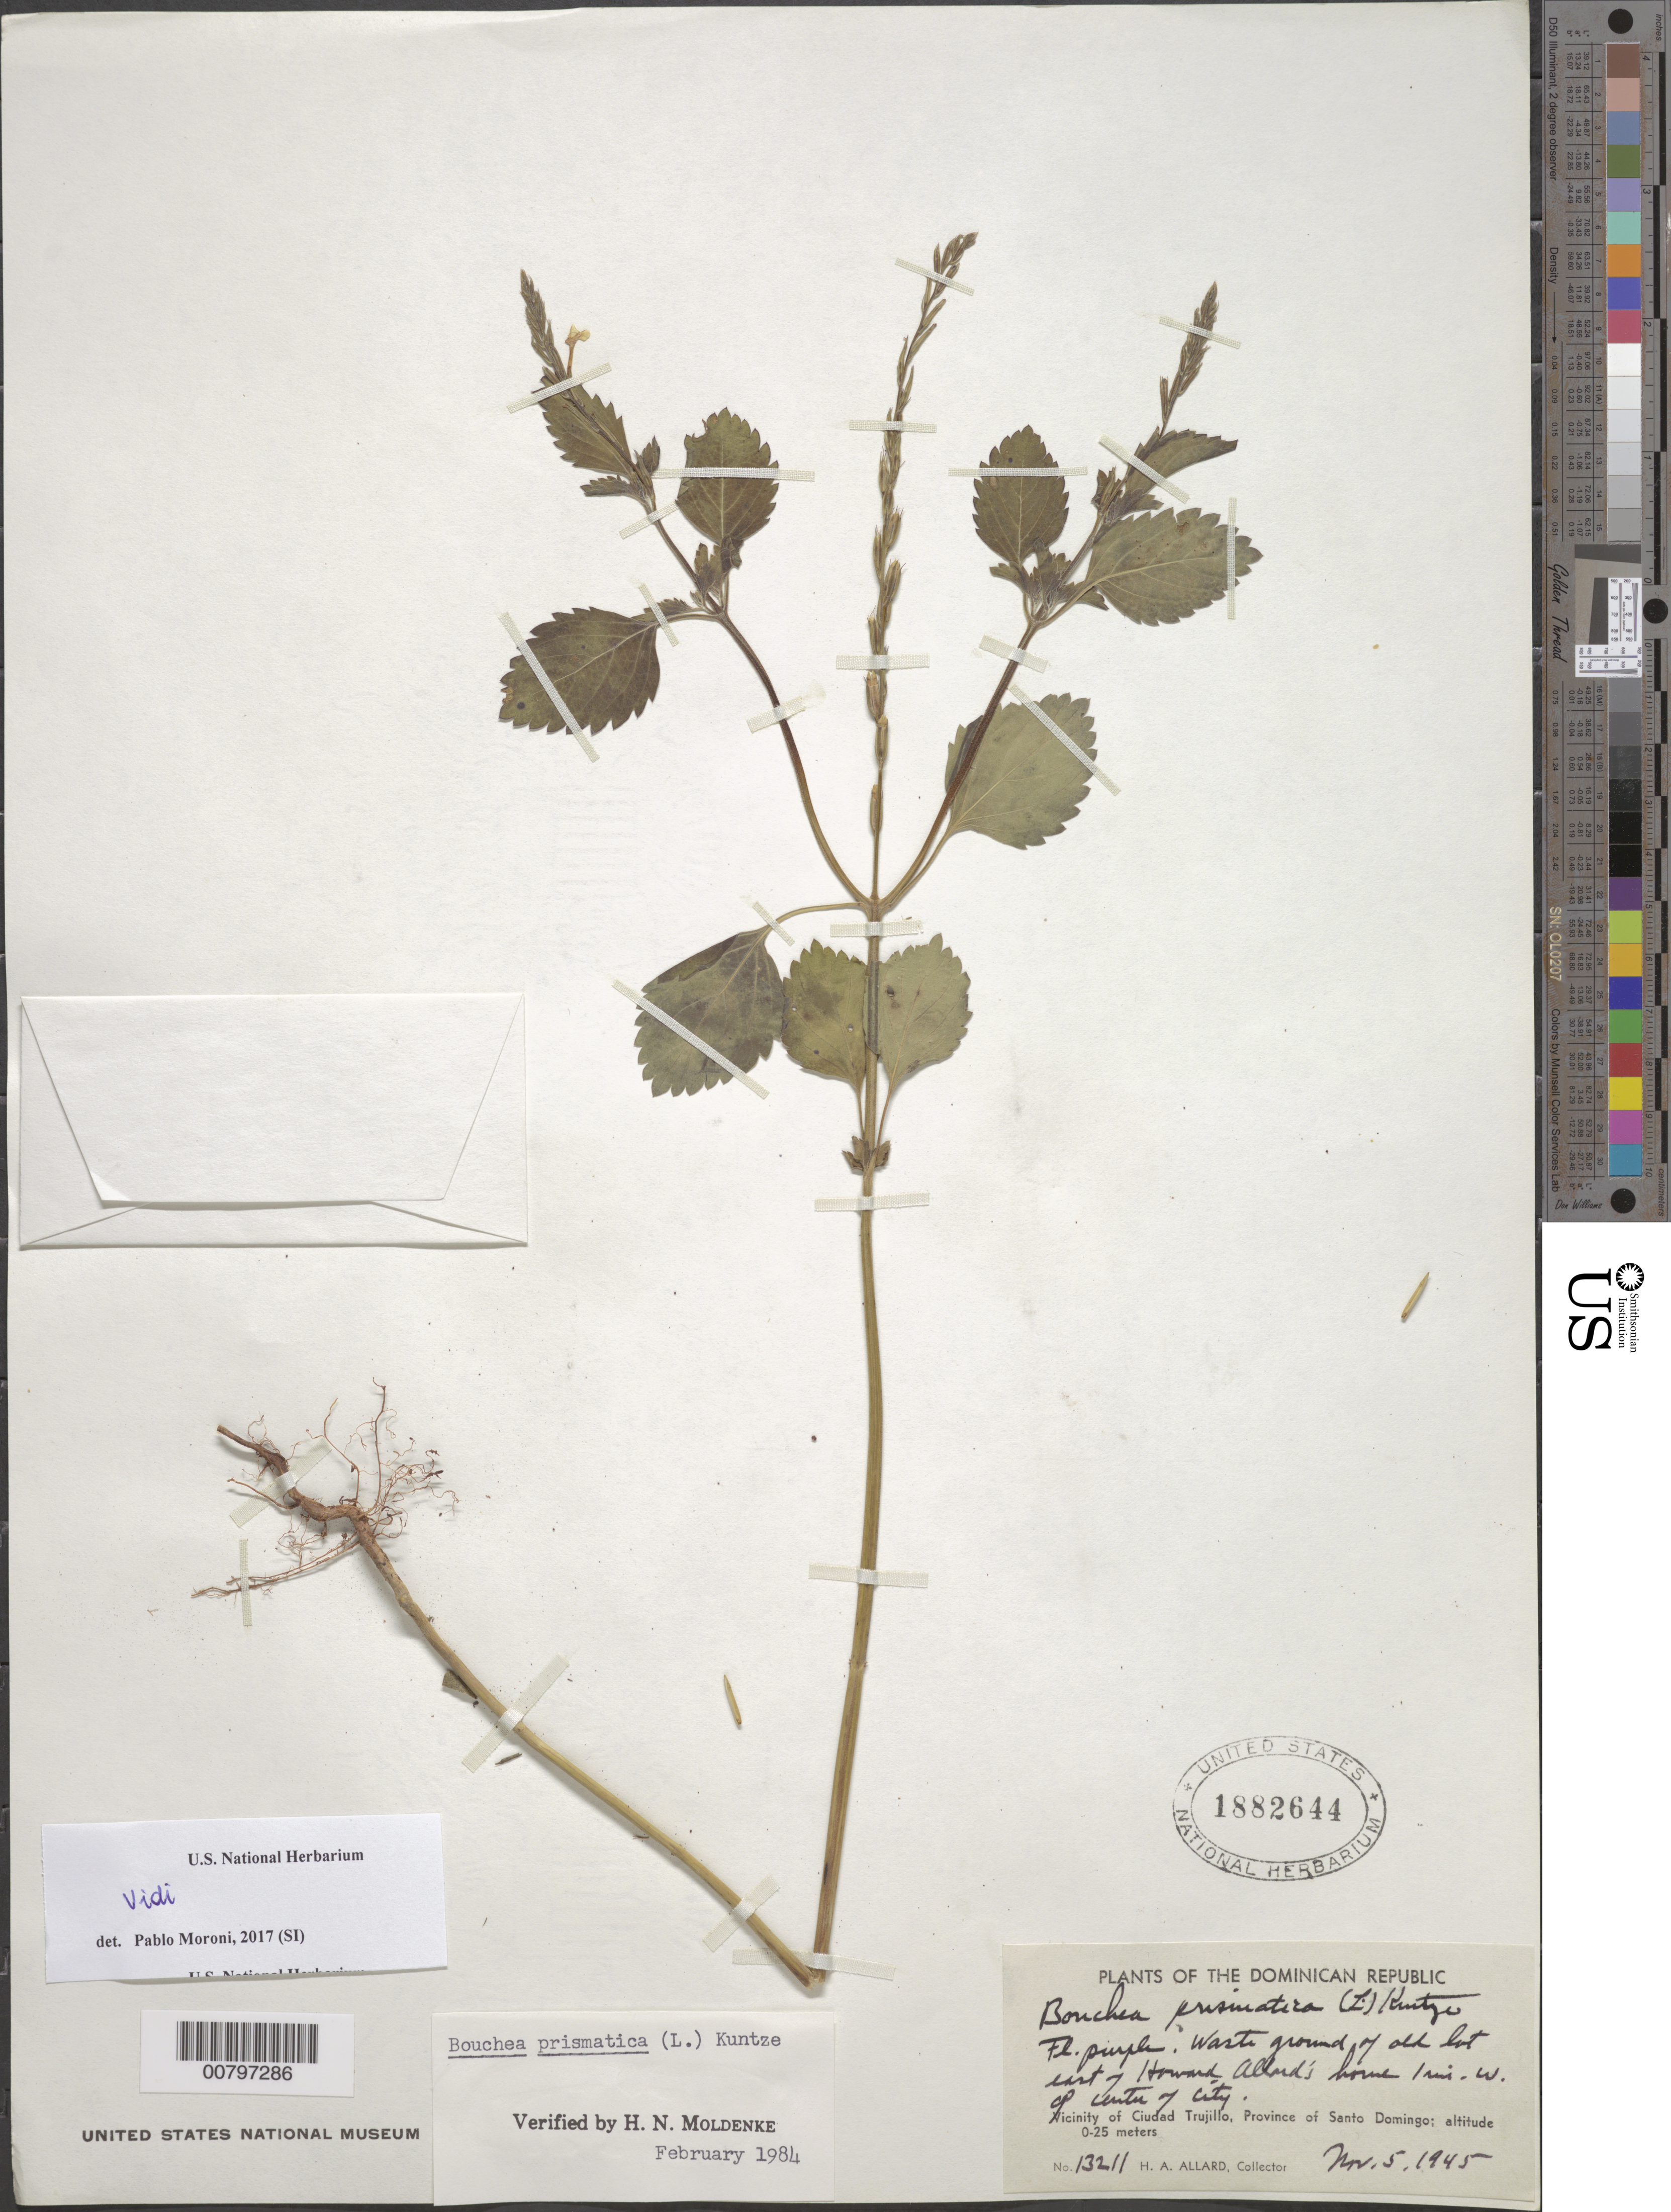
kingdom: Plantae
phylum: Tracheophyta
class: Magnoliopsida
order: Lamiales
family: Verbenaceae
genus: Bouchea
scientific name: Bouchea prismatica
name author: (L.) Kuntze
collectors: H. A. Allard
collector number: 13211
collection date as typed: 05 Nov 1945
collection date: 1945-11-05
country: Dominican Republic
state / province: Distrito Nacional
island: Hispaniola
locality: Vicinity of Santo Domingo, old lot E of Howard Allard's house 1 mi W of city center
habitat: Waste ground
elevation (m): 0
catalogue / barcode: US 1882644